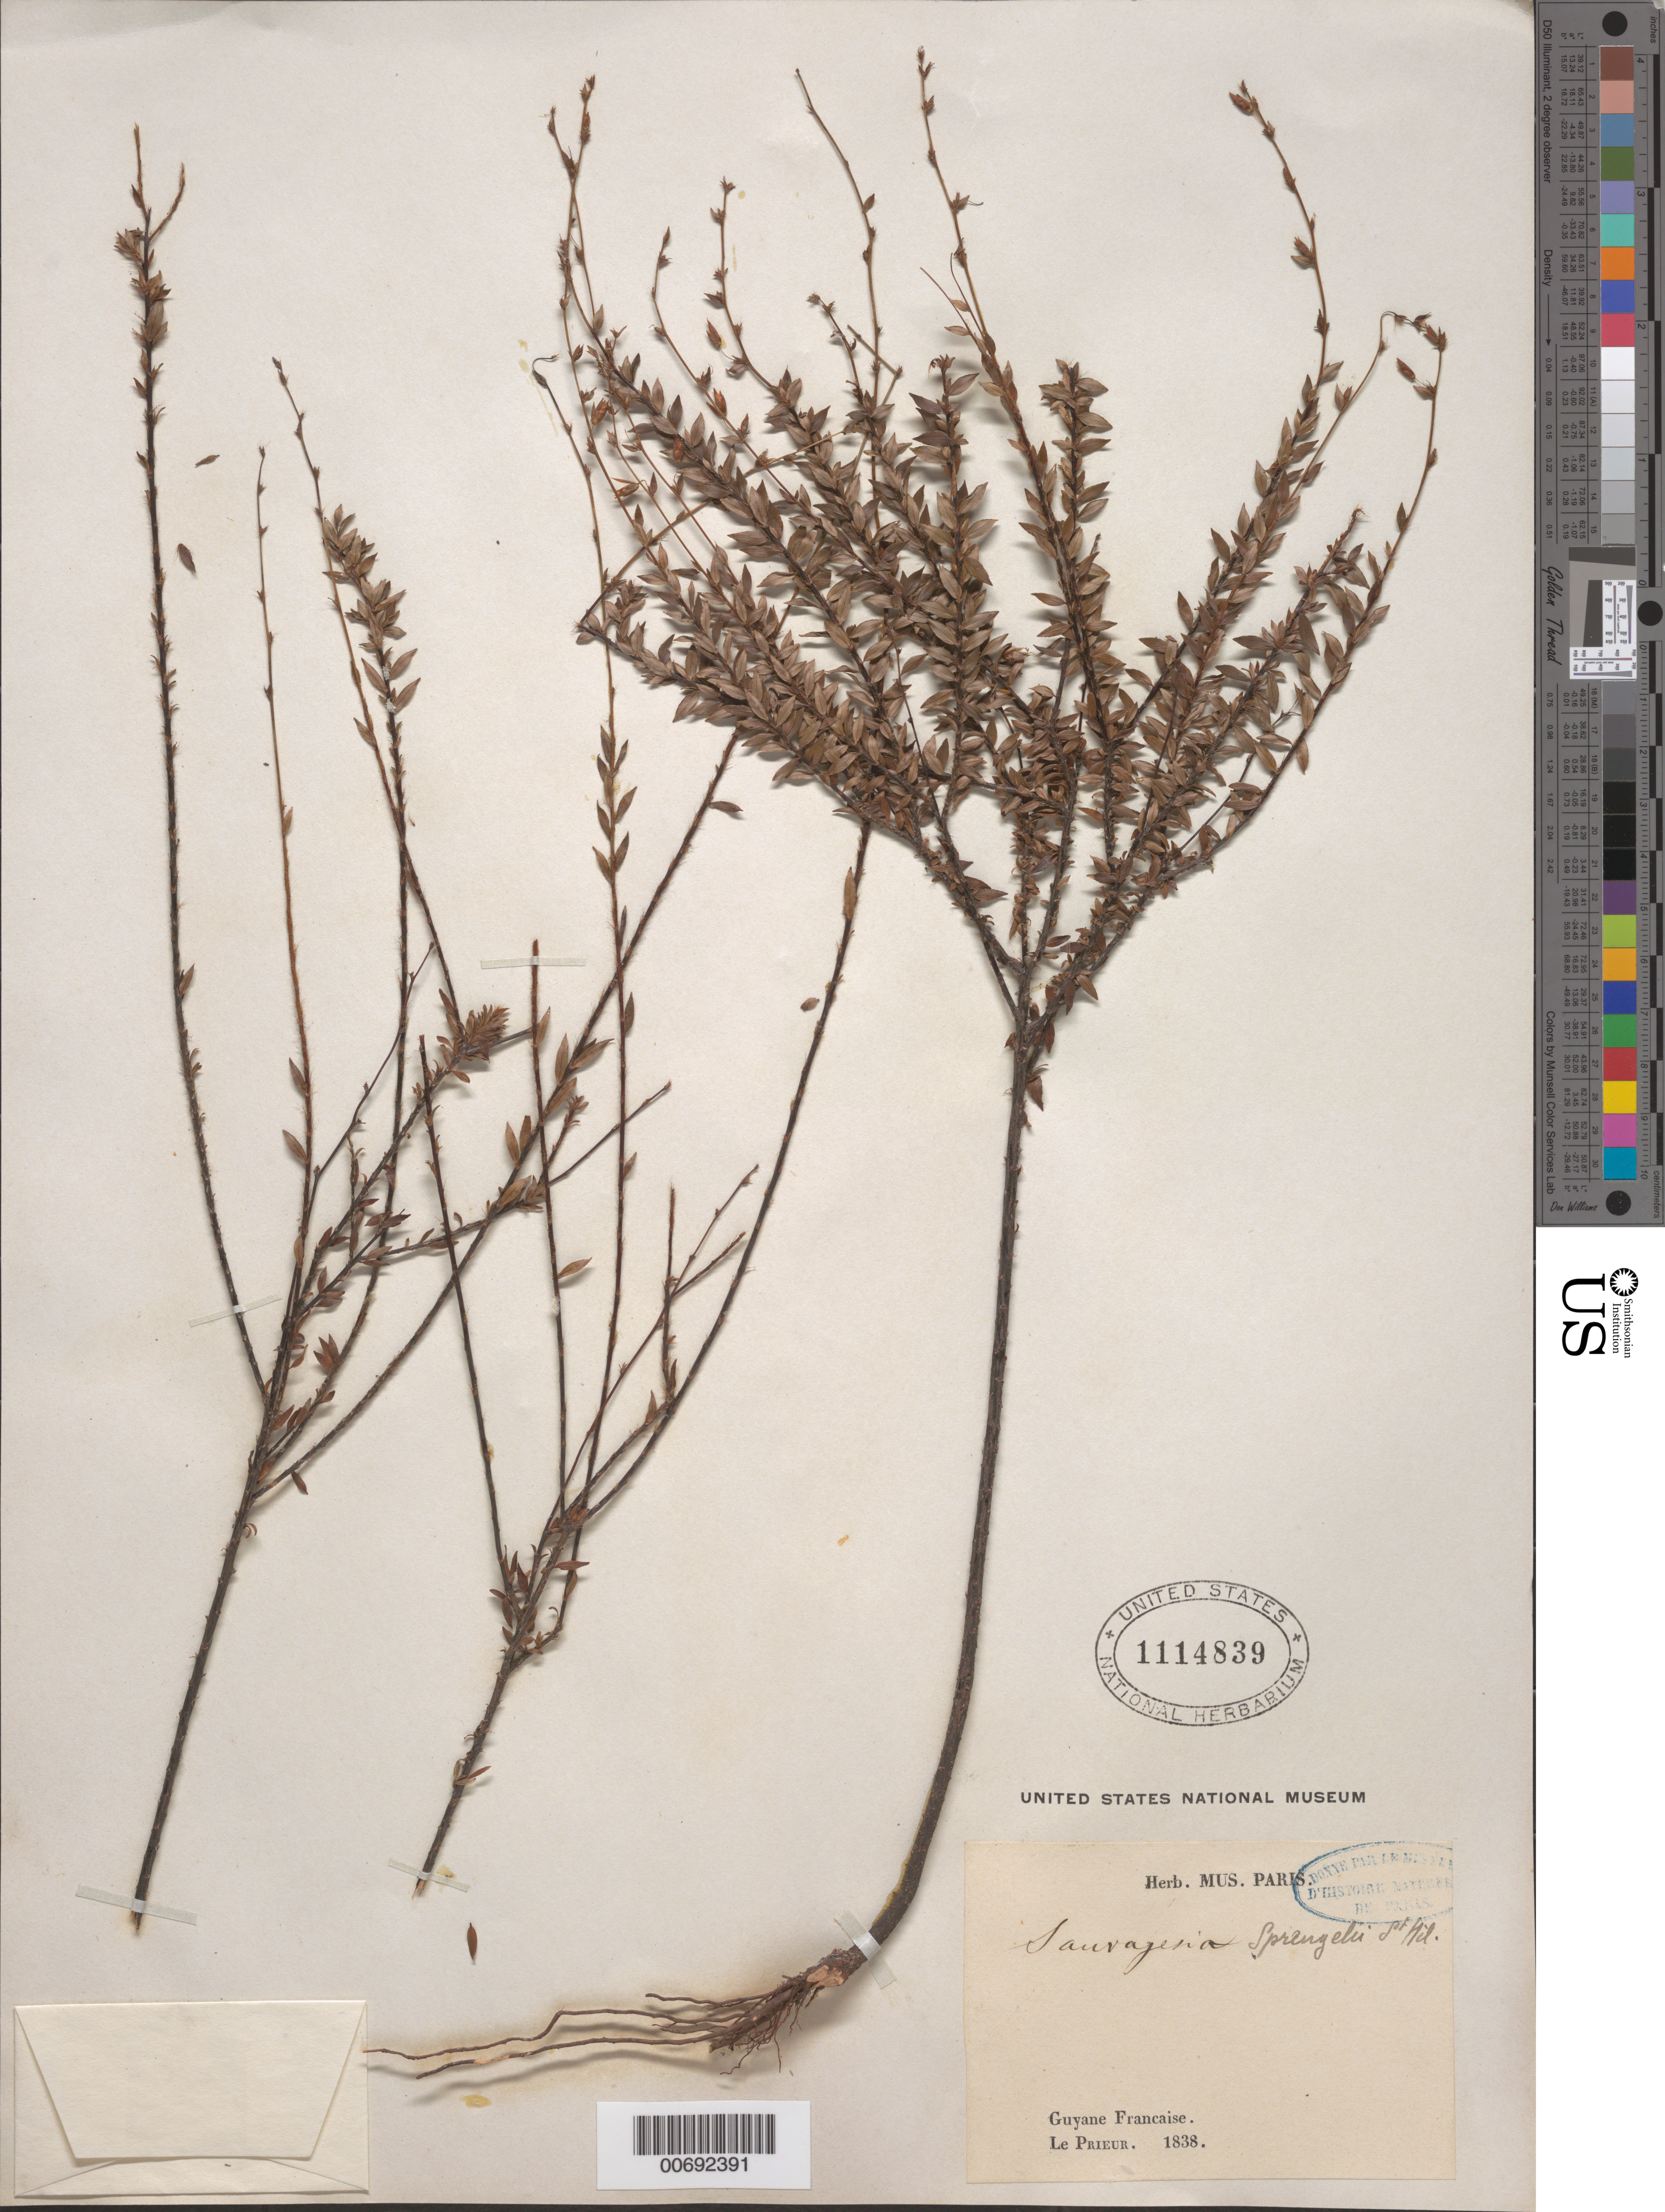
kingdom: Plantae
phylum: Tracheophyta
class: Magnoliopsida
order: Malpighiales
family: Ochnaceae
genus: Sauvagesia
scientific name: Sauvagesia sprengelii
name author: A. St.-Hil.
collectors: F. M. R. Leprieur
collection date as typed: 1838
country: French Guiana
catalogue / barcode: US 1114839